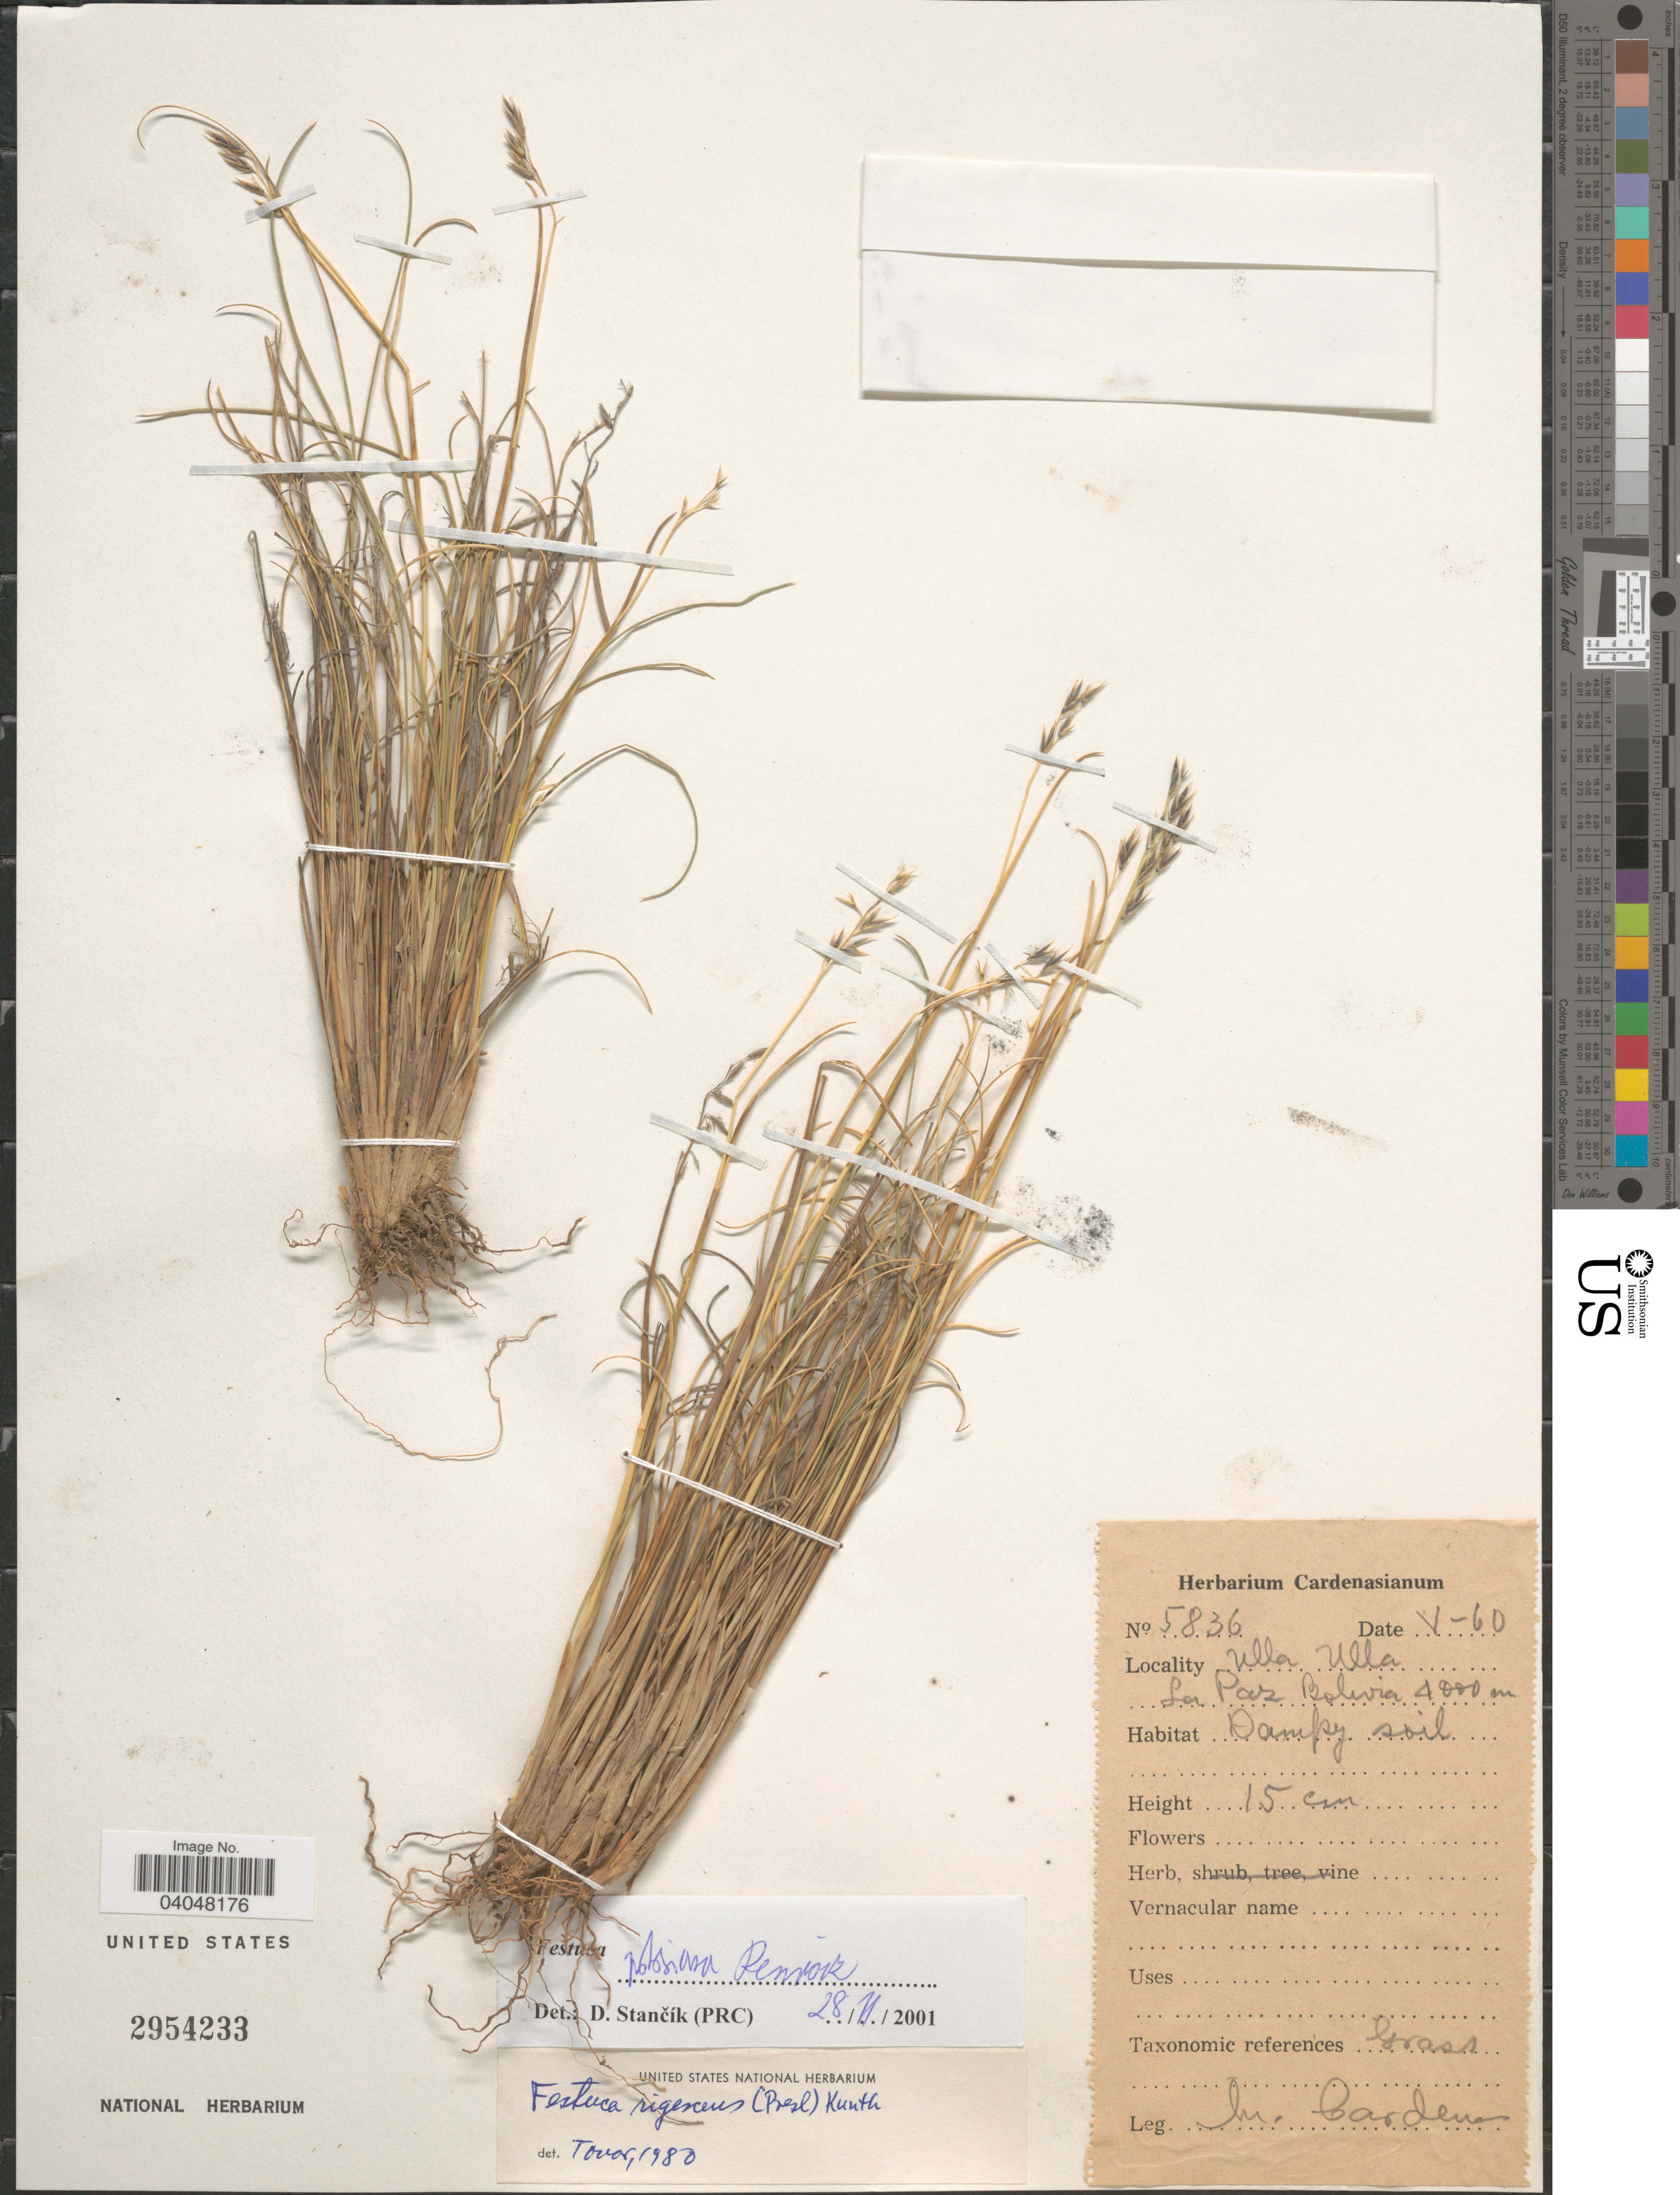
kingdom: Plantae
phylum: Tracheophyta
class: Liliopsida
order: Poales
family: Poaceae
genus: Festuca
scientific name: Festuca potosiana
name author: Renvoize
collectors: M. Cárdenas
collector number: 5826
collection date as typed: Transcribed d/m/y: /5/60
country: Bolivia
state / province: La Paz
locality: Ulla Ulla.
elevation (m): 4000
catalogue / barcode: US 2954233